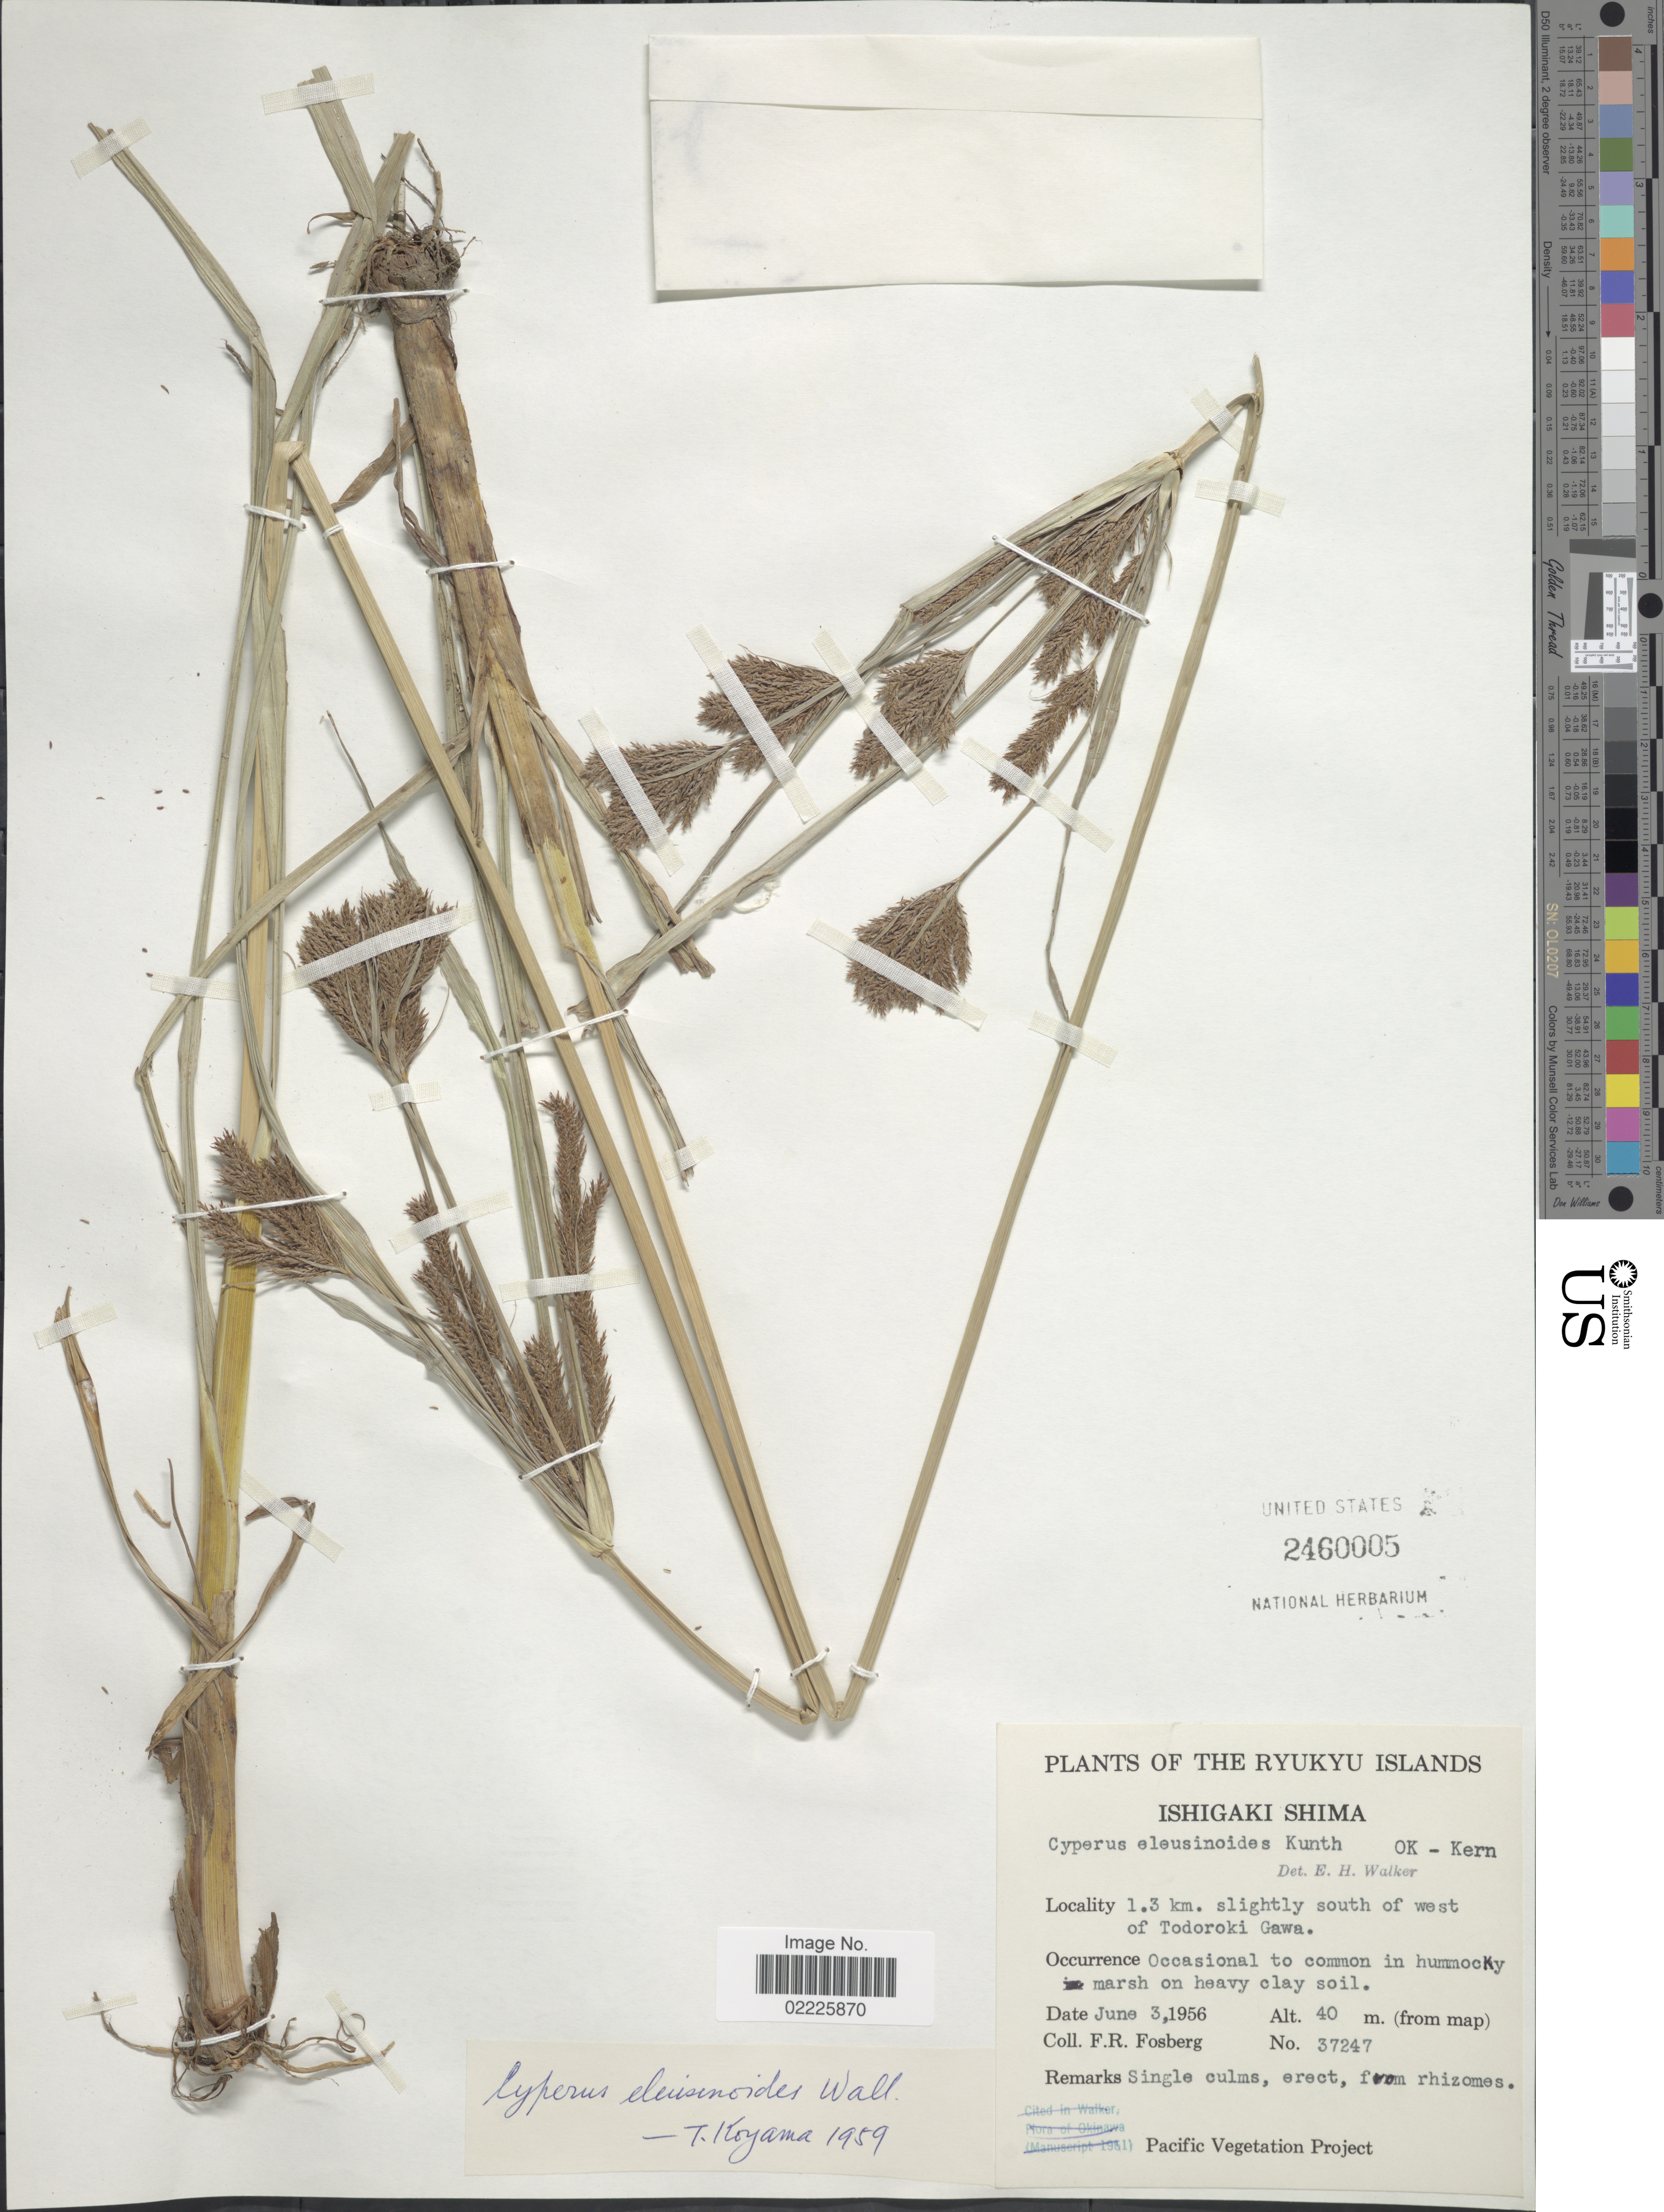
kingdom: Plantae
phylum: Tracheophyta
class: Liliopsida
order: Poales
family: Cyperaceae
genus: Cyperus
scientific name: Cyperus nutans subsp. eleusinoides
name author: (Kunth) T. Koyama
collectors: F. R. Fosberg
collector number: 37247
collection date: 1956-06-03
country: Japan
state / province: Okinawa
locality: Ryukyu Islands, Ishigaki Shima, 1.3 km. slightly south of west of Todoroki Gawa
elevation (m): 40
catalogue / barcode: US 2460005